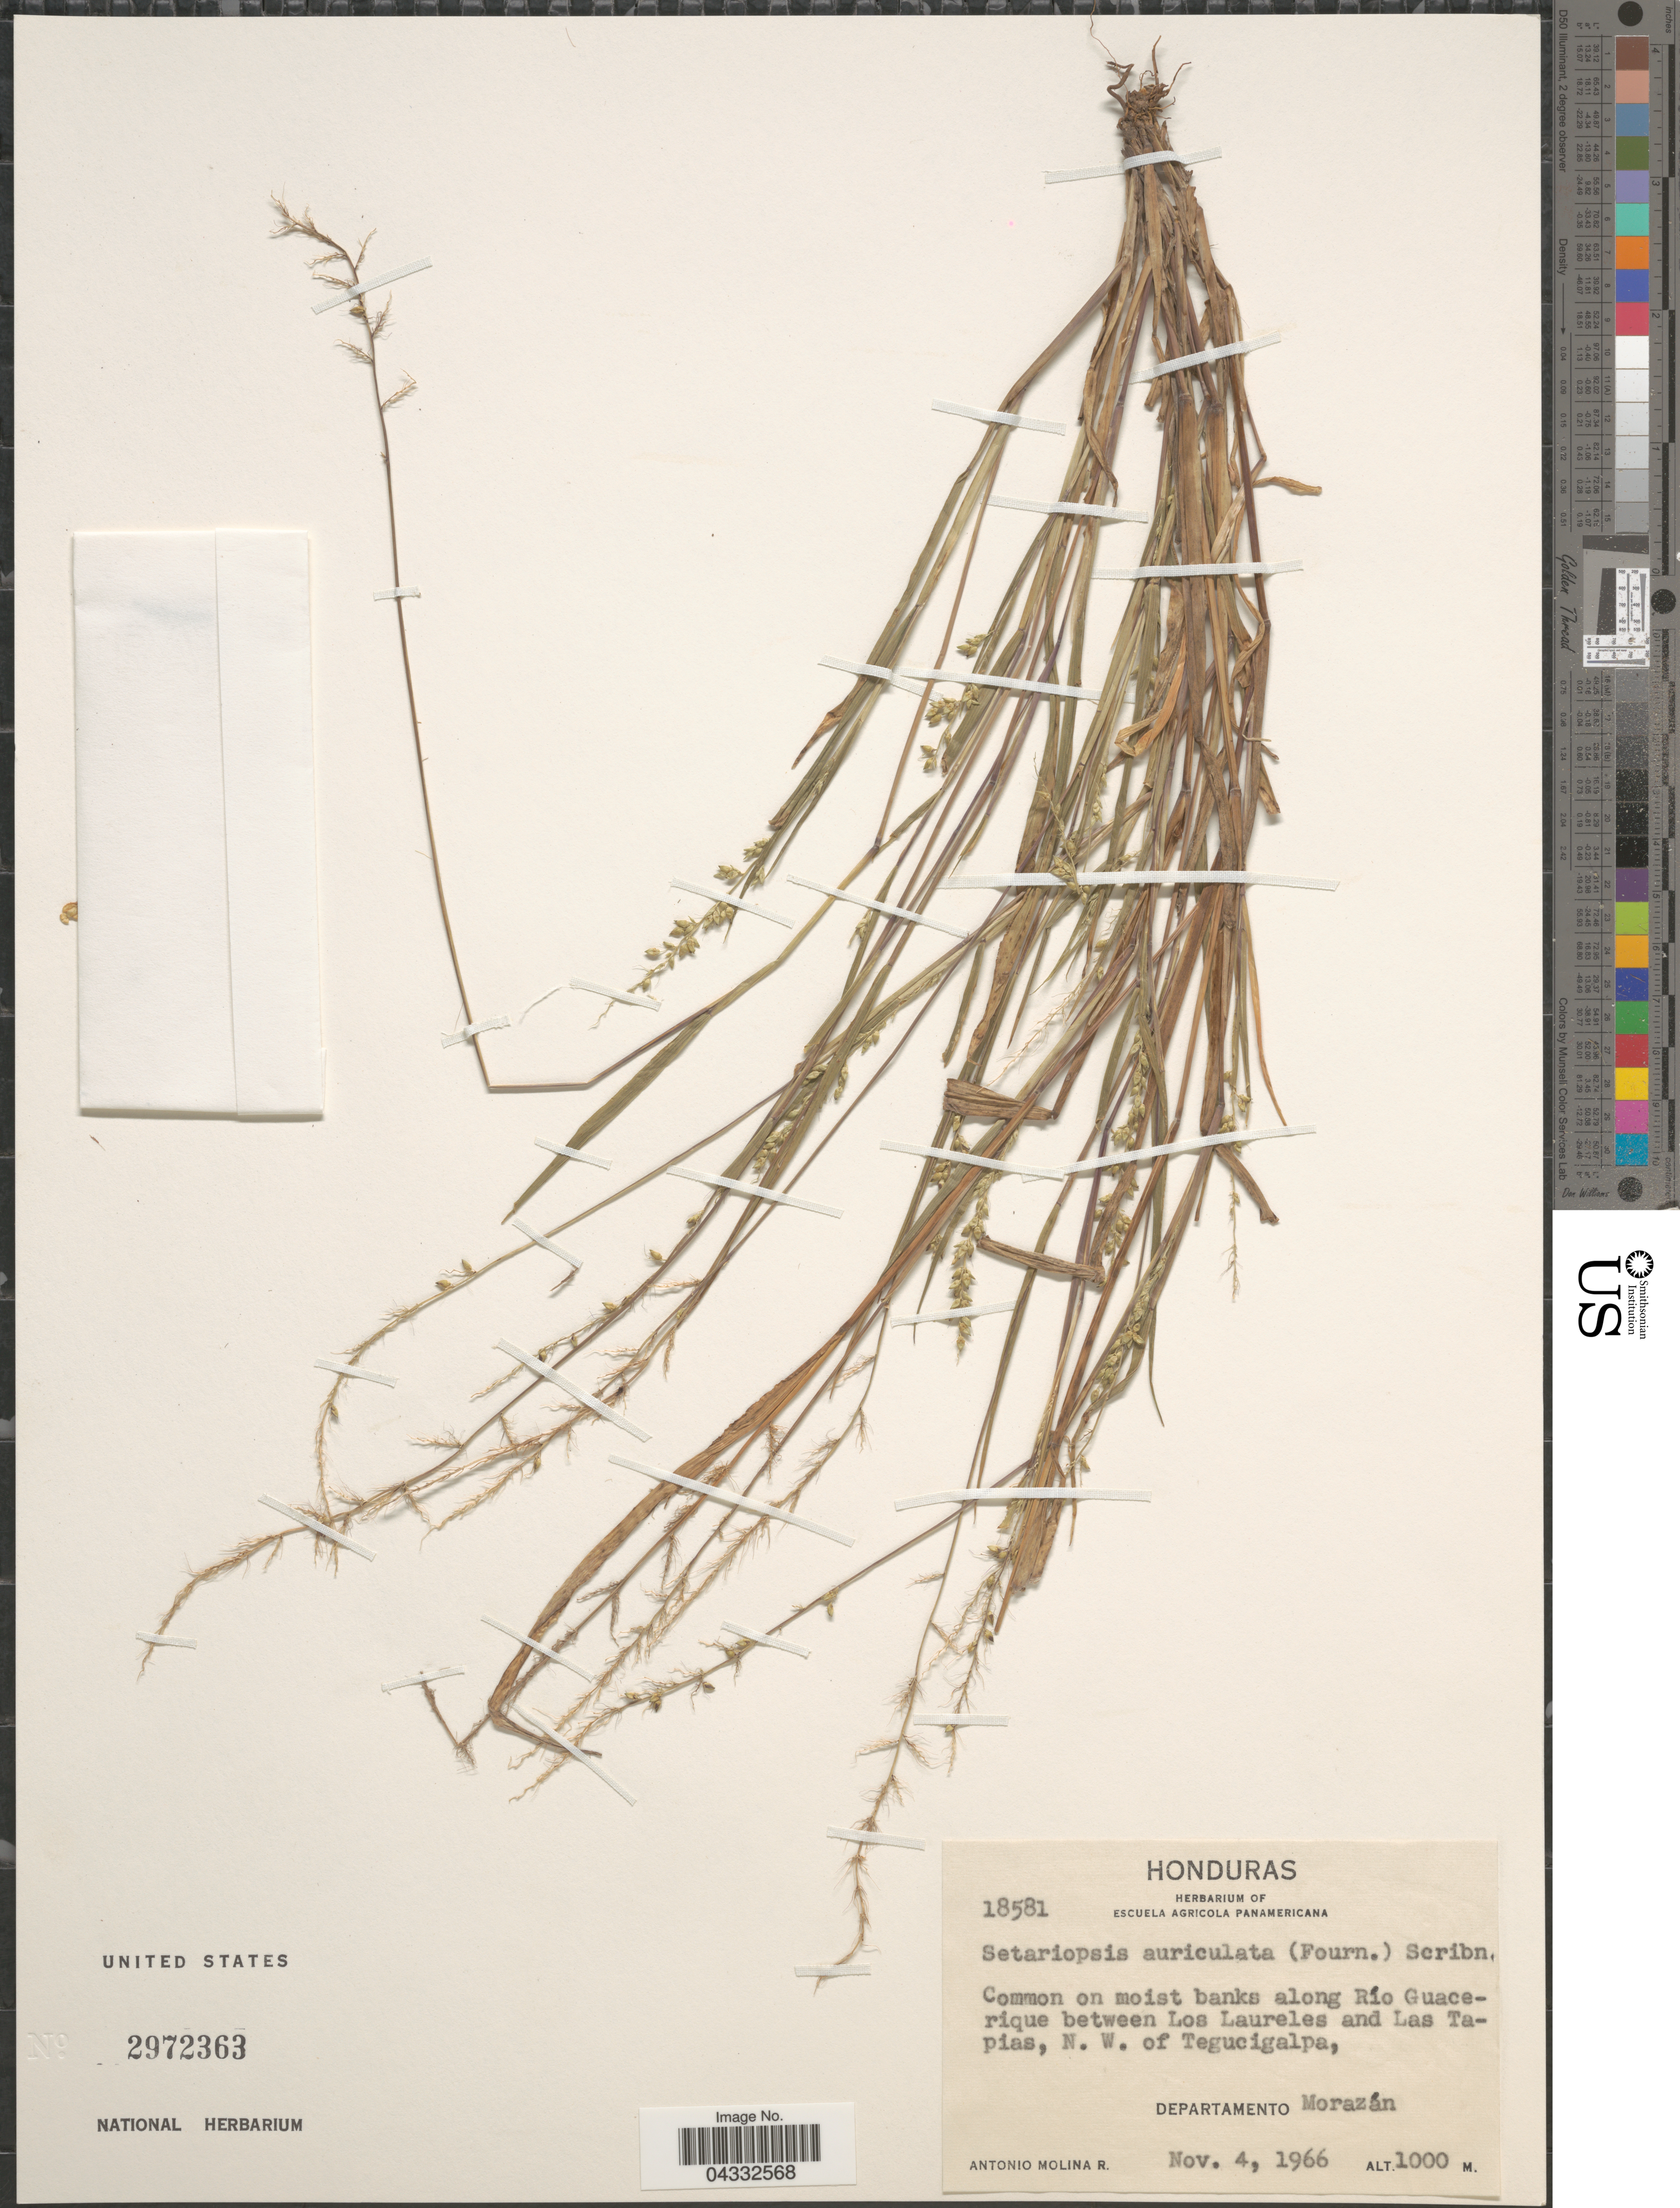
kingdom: Plantae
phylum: Tracheophyta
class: Liliopsida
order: Poales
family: Poaceae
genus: Setariopsis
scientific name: Setariopsis auriculata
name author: (E. Fourn.) Scribn.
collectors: A. Molina R.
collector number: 18581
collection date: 1966-11-04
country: Honduras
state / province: Fco. Morazán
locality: Common on moist banks along Río Guacerique between Los Laureles and Las Tapias, N.W. of Tegucigalpa, Departamento Morazán.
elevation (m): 1000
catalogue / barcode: US 2972363